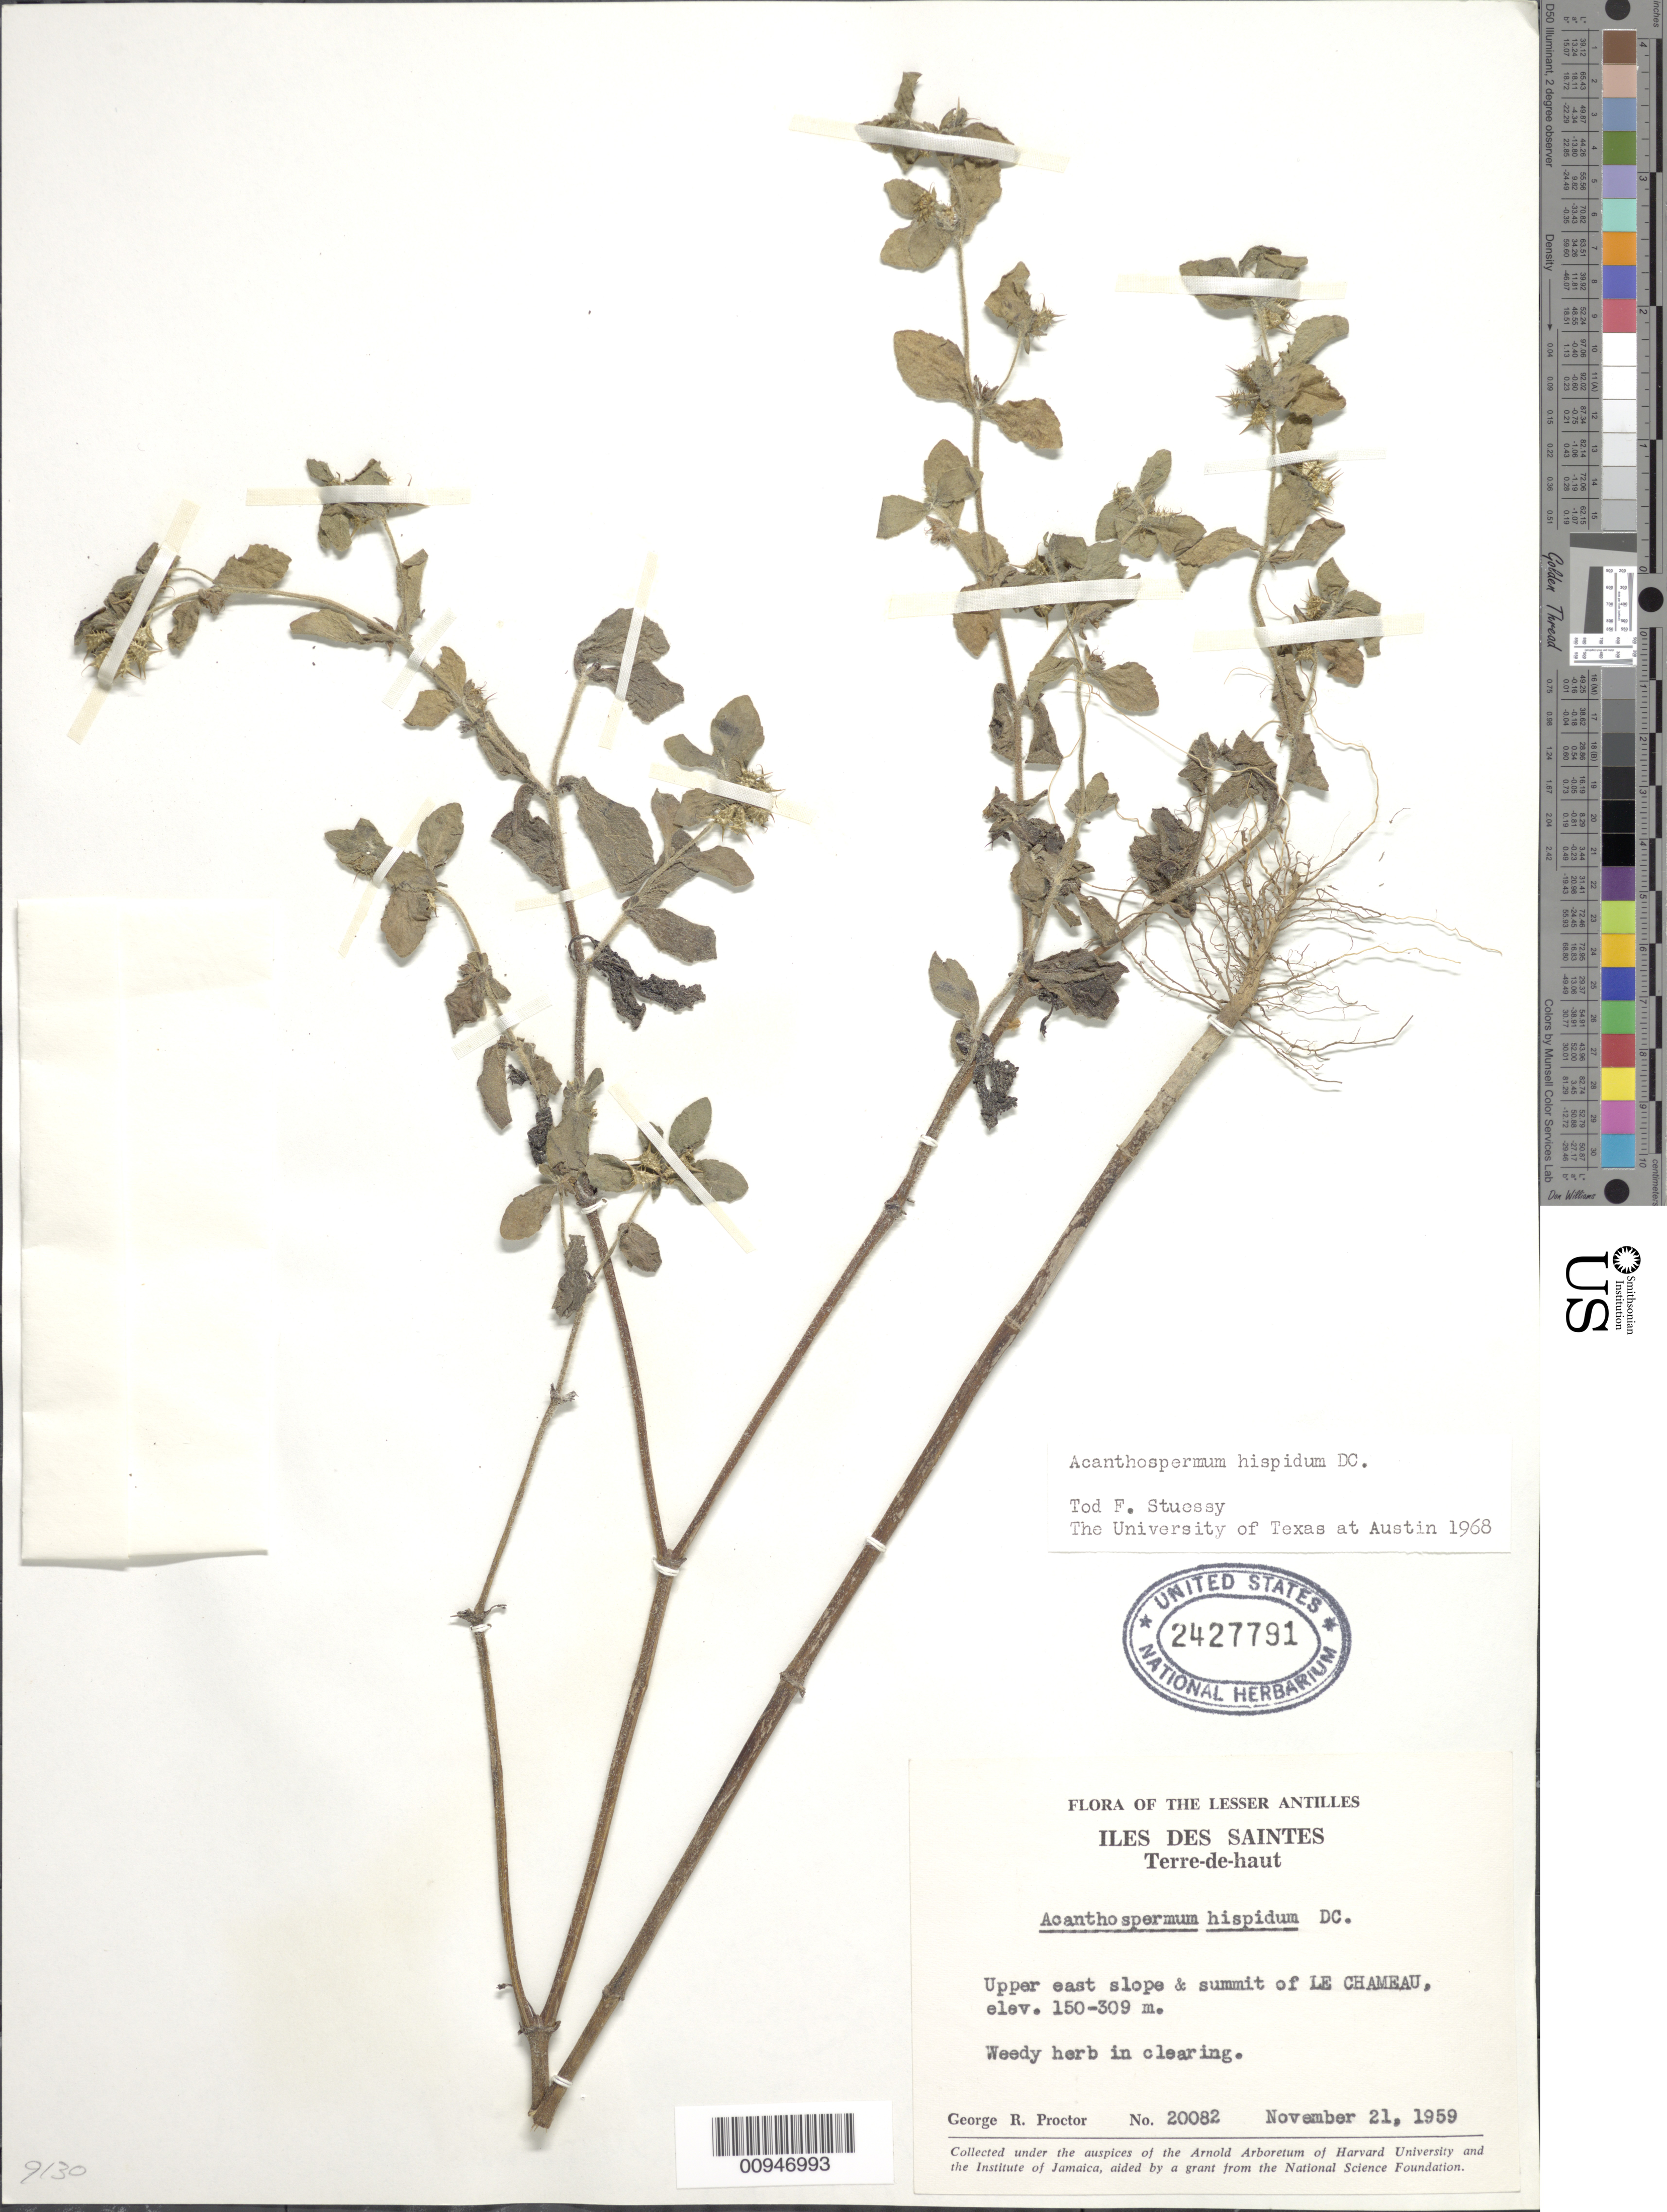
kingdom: Plantae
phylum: Tracheophyta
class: Magnoliopsida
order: Asterales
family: Asteraceae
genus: Acanthospermum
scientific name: Acanthospermum hispidum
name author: DC.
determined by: Stuessy, T. F.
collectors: G. R. Proctor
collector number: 20082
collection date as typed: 21 Nov 1959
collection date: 1959-11-21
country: Guadeloupe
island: Terre de Haut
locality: Terre-de-Haut, upper east slope and summit of Le Chameau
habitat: Clearing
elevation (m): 150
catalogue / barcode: US 2427791